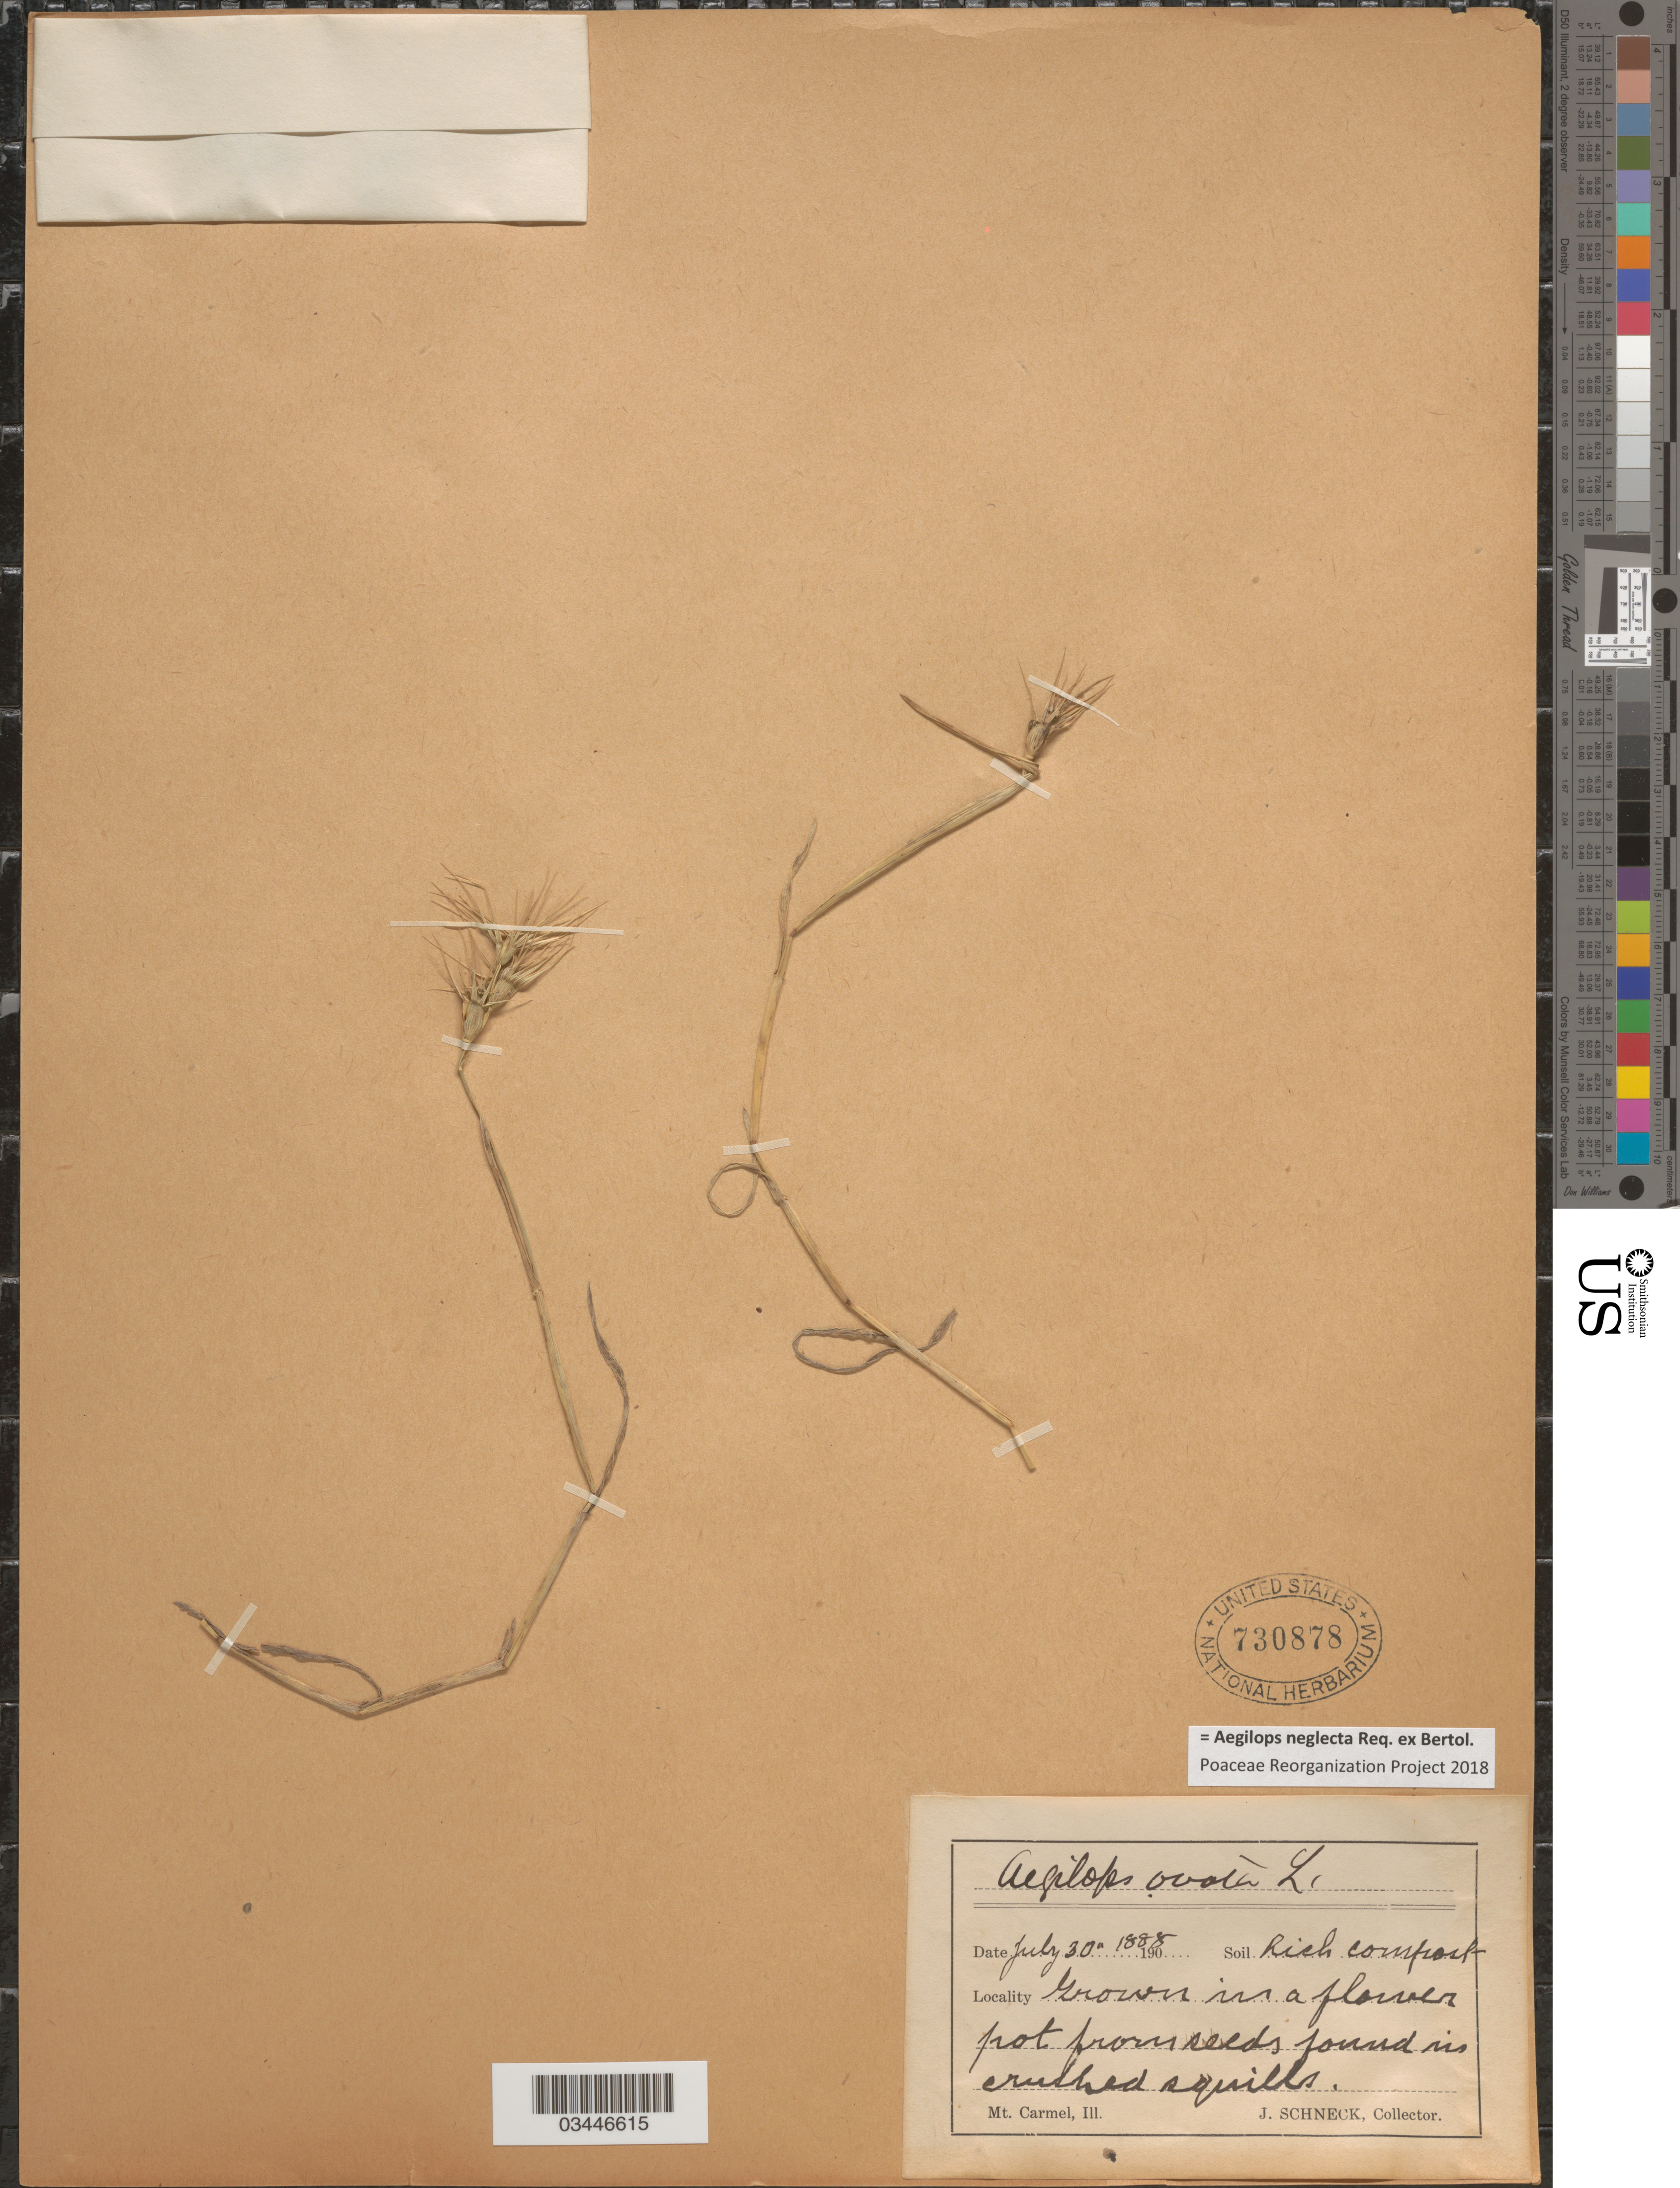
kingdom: Plantae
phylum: Tracheophyta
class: Liliopsida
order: Poales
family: Poaceae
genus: Aegilops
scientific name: Aegilops neglecta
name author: Req. ex Bertol.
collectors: J. Schneck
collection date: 1888-07-30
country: United States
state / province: Illinois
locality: Mt. Carmel.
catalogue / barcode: US 730878